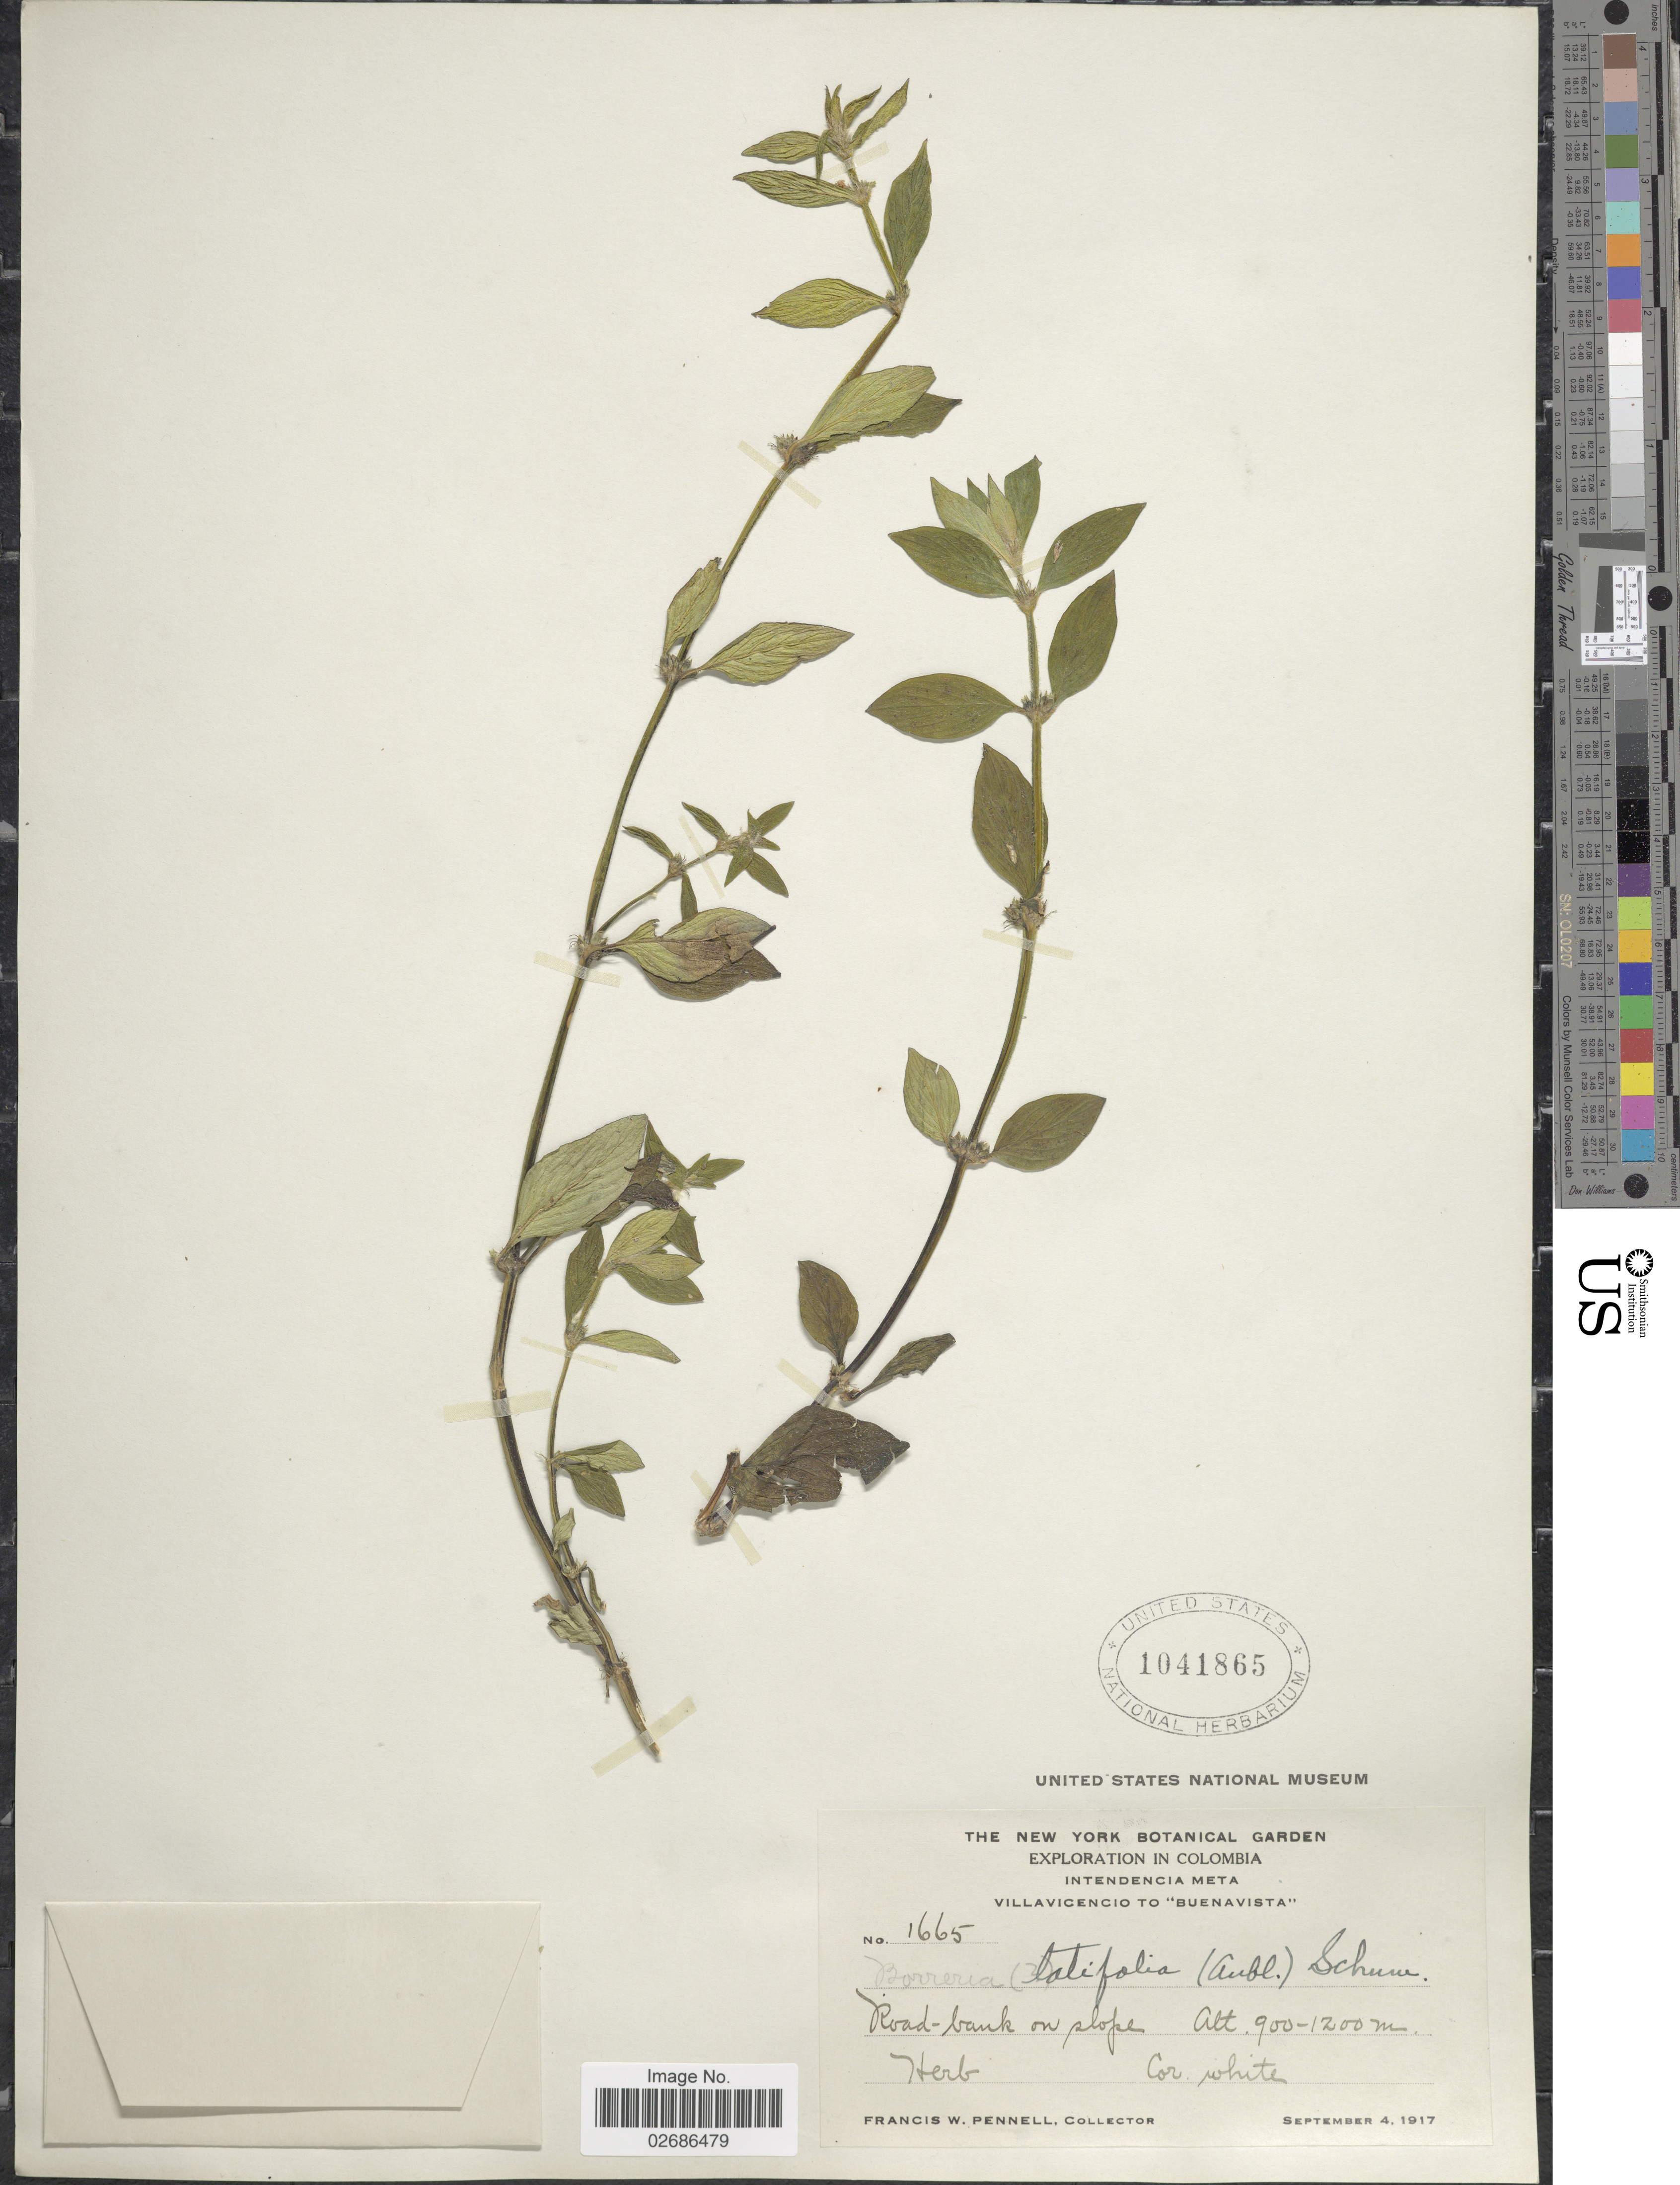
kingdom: Plantae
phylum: Tracheophyta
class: Magnoliopsida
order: Gentianales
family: Rubiaceae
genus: Borreria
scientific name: Borreria latifolia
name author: (Aubl.) K. Schum.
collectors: F. W. Pennell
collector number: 1665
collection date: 1917-09-04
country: Colombia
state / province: Meta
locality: Intendencia Meta, Villavicencio to Buenavista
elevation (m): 900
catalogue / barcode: US 1041865